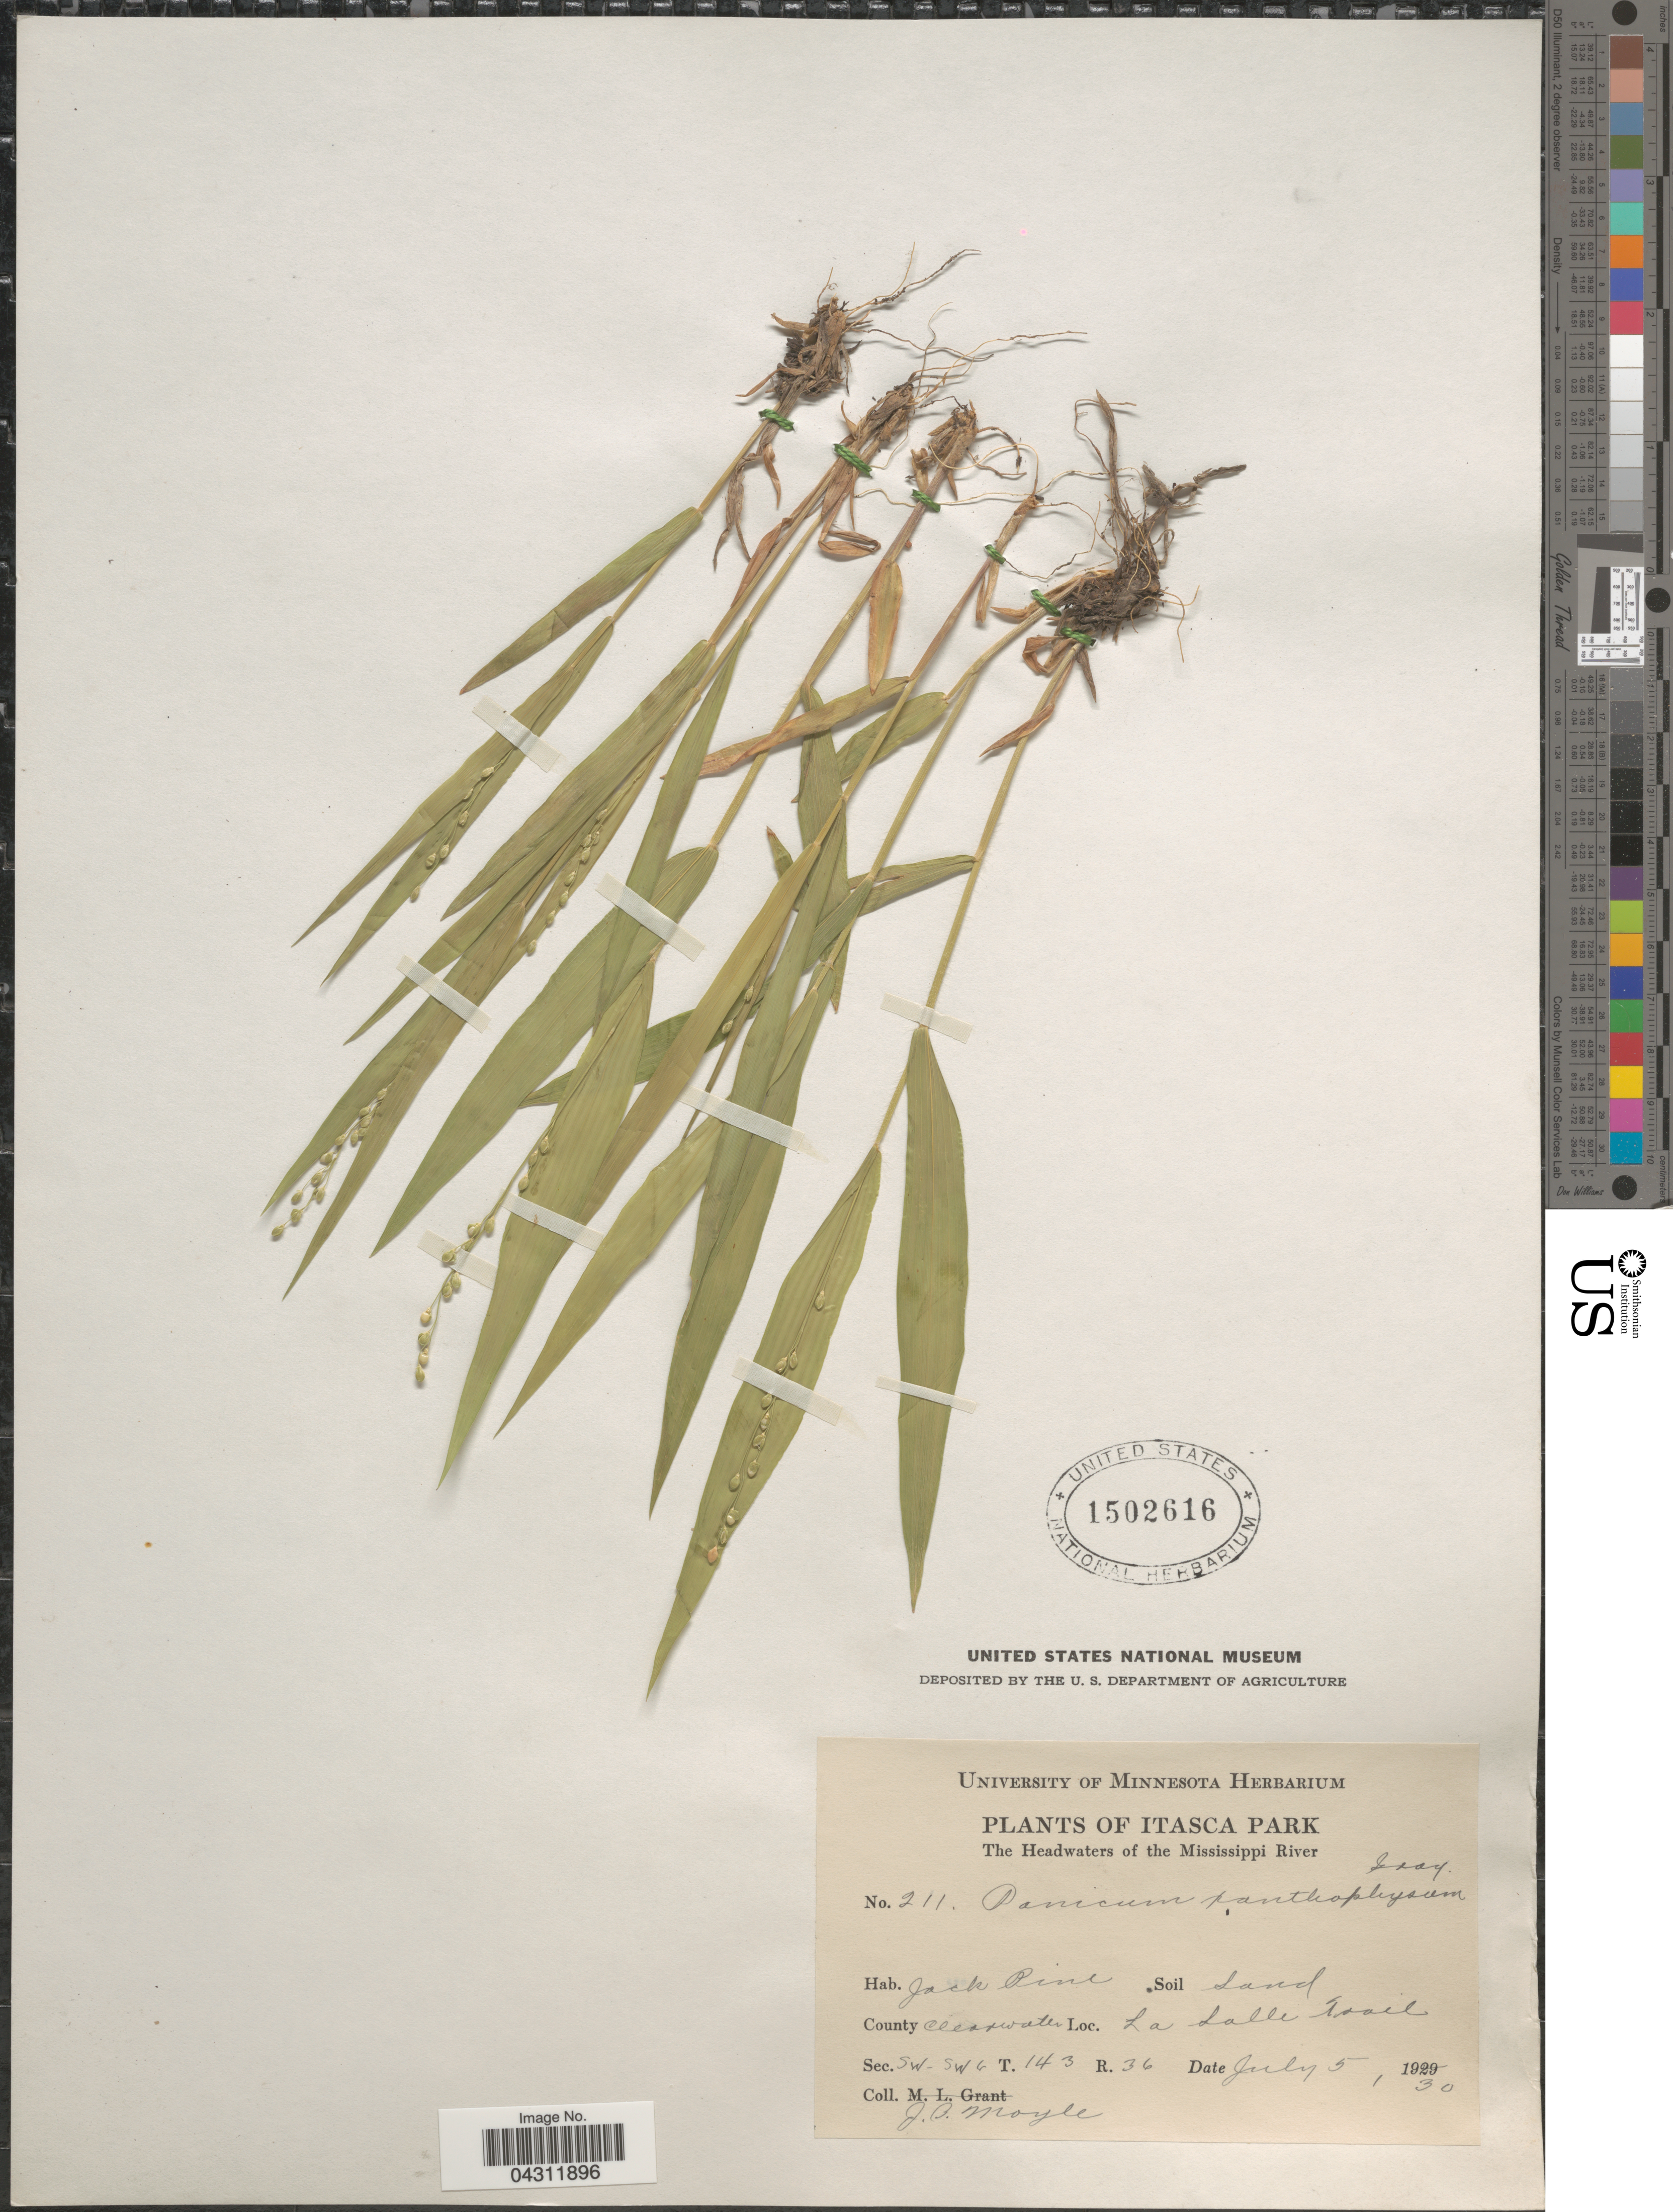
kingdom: Plantae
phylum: Tracheophyta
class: Liliopsida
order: Poales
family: Poaceae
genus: Dichanthelium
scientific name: Dichanthelium xanthophysum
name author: (A. Gray) Freckmann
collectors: J. Moyle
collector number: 211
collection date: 1930-07-05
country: United States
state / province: Minnesota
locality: Itasca Park. The Headwaters of the Mississippi River. Jack Pine. County Clearwater. La Salle Trail. Sec. SW-SW6 T.143 R. 36.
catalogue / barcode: US 1502616